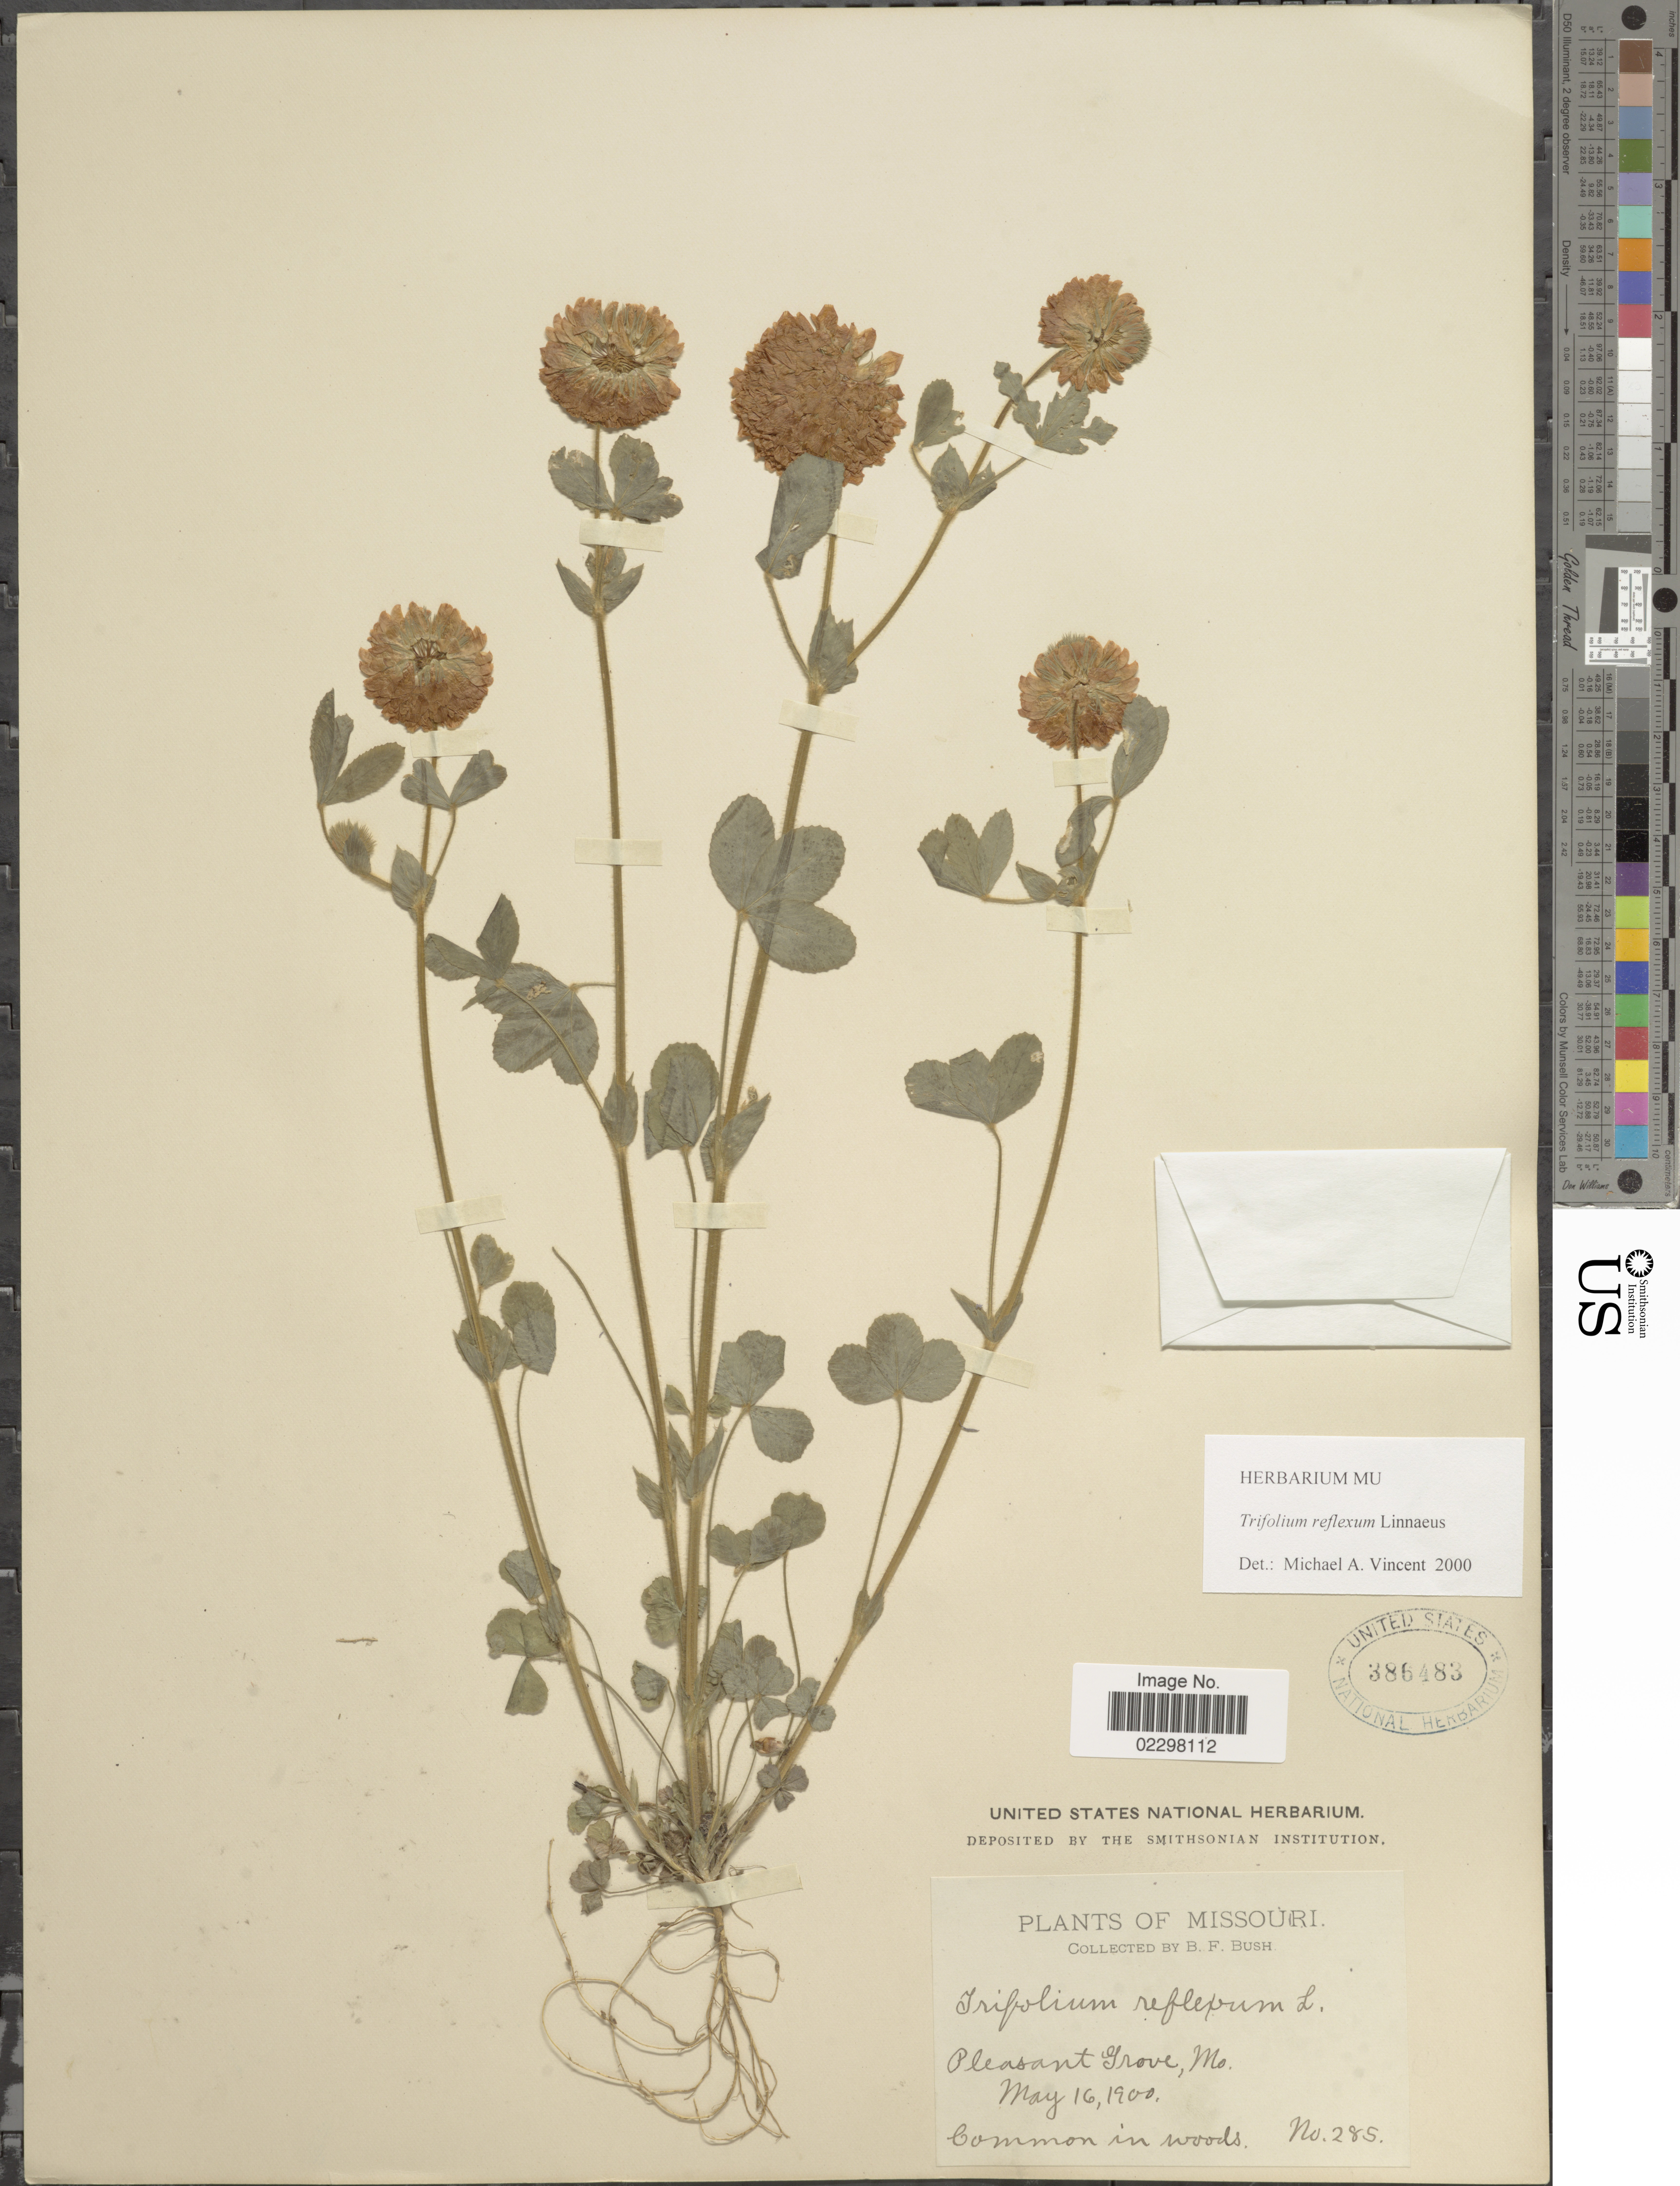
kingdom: Plantae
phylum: Tracheophyta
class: Magnoliopsida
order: Fabales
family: Fabaceae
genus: Trifolium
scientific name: Trifolium reflexum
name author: L.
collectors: B. F. Bush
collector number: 285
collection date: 1900-05-16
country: United States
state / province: Missouri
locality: Pleasant Grove, common in woods.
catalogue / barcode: US 386483